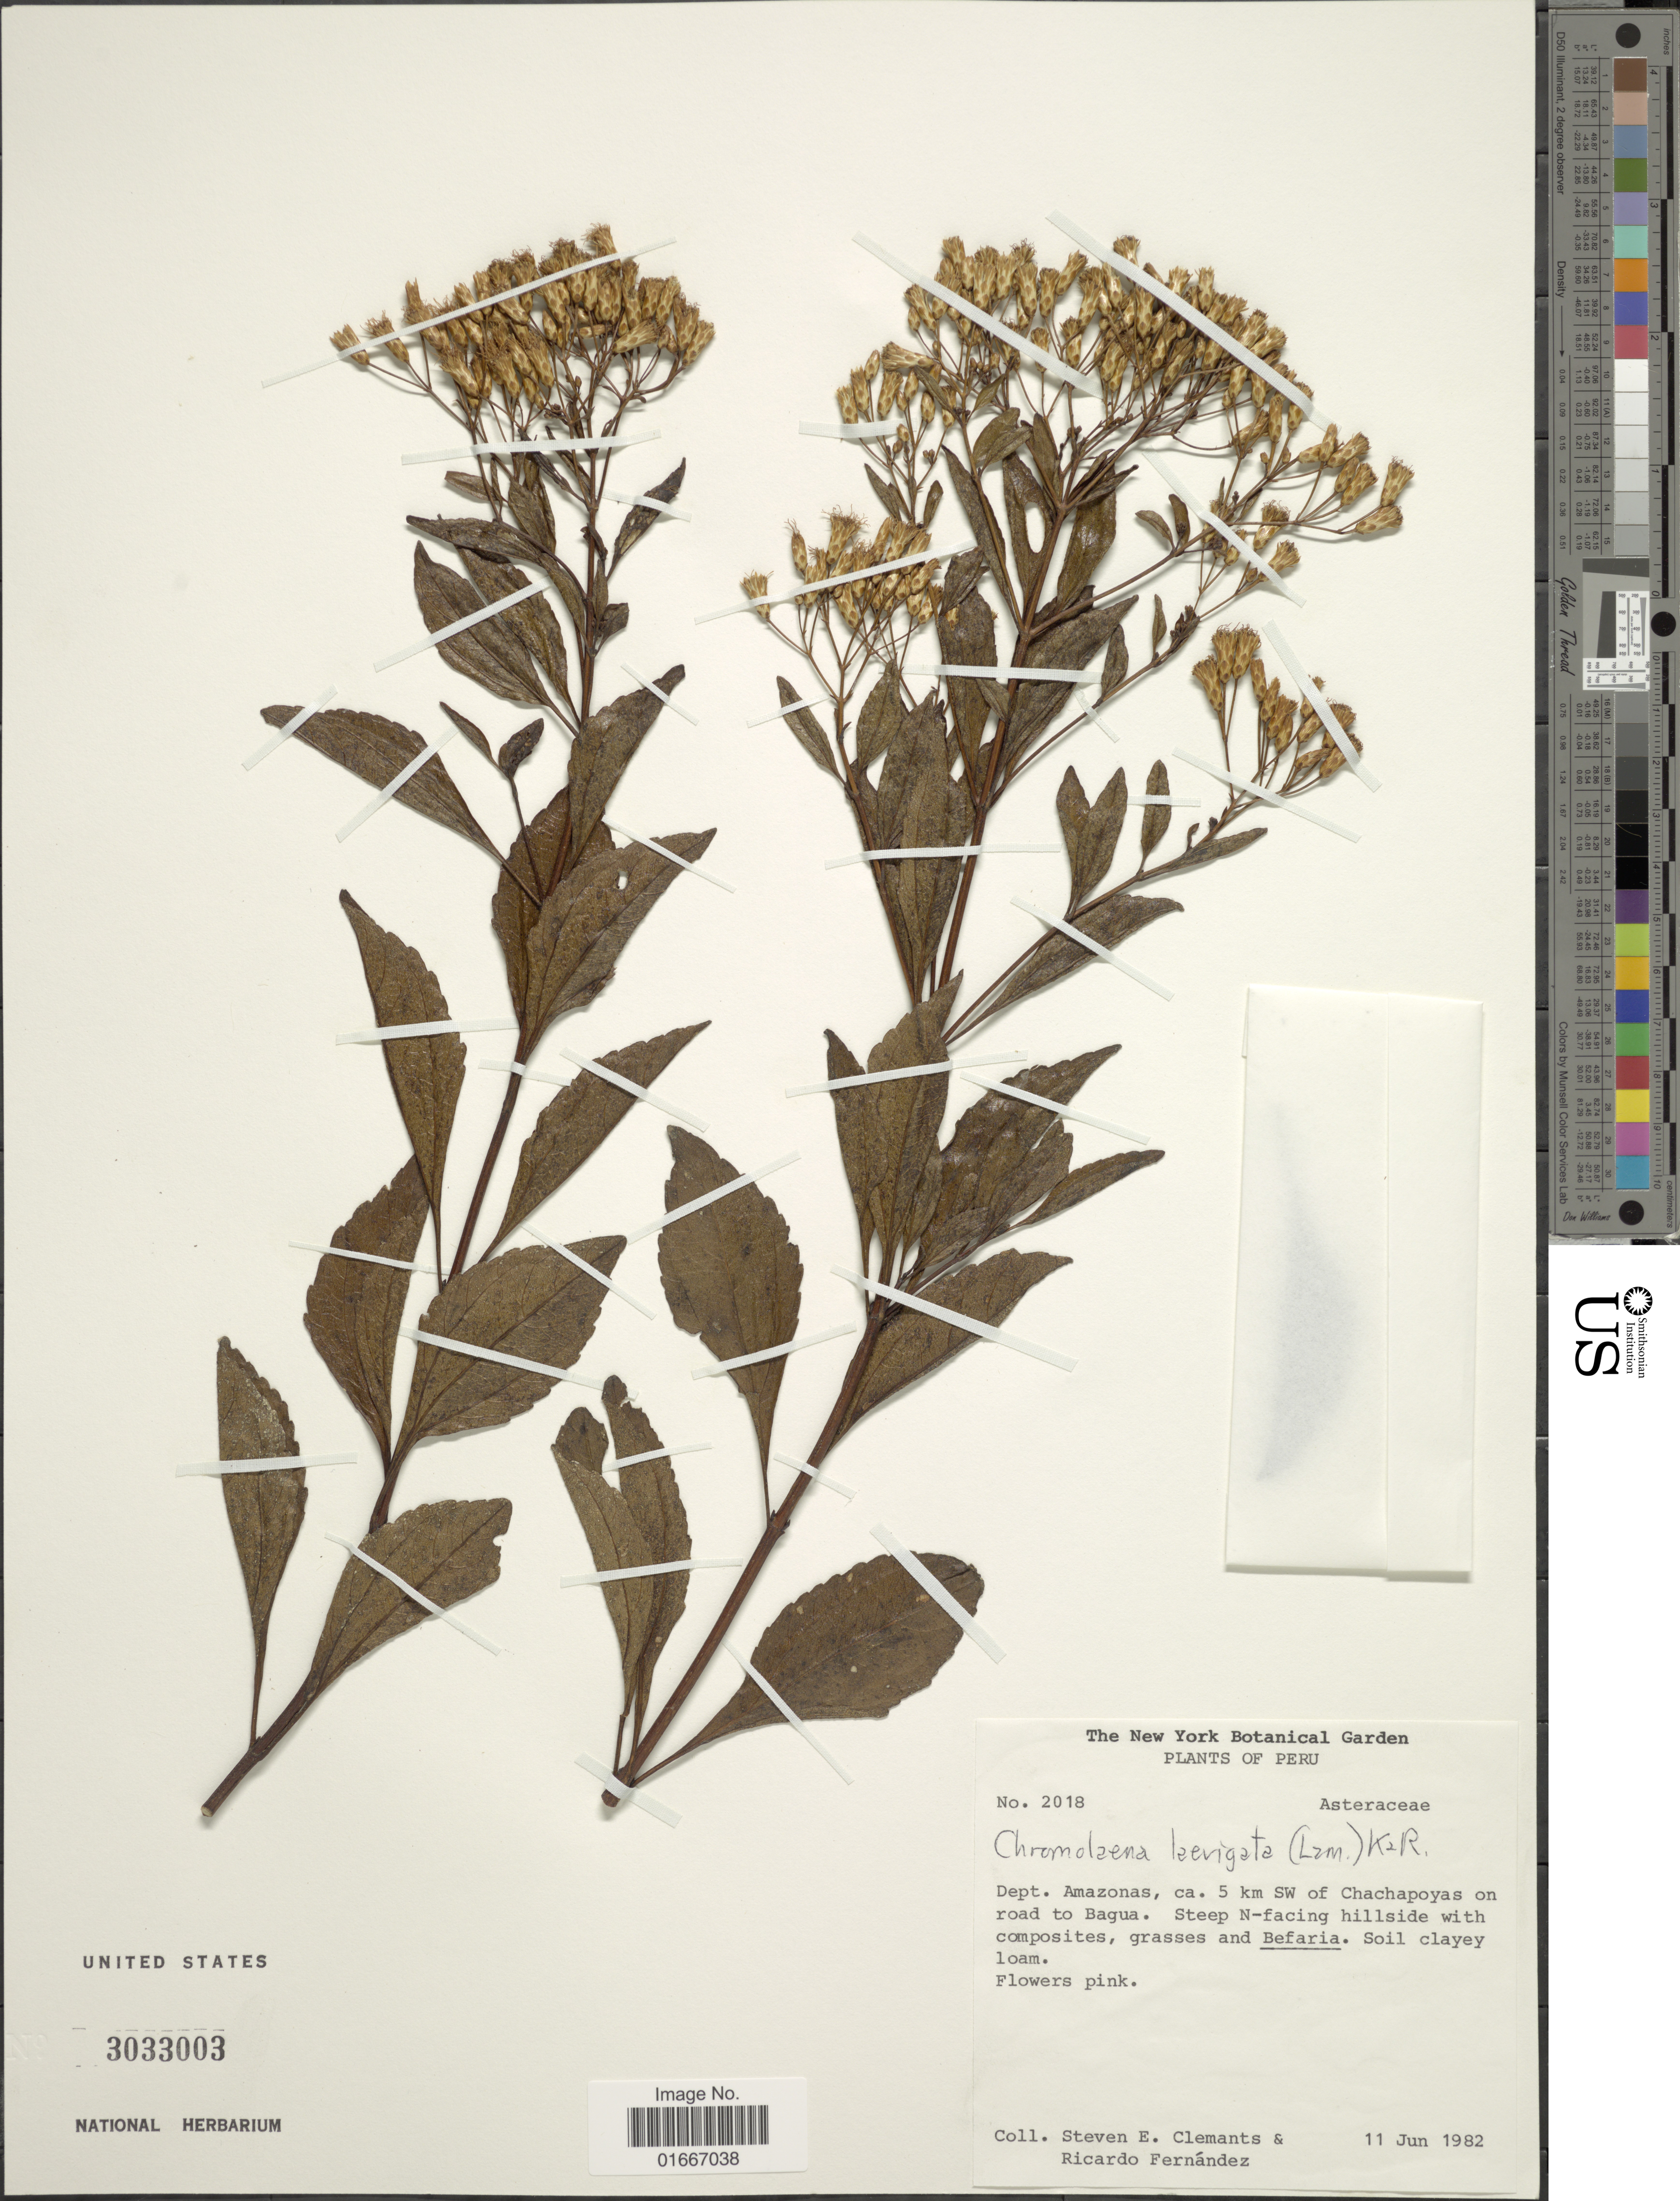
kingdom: Plantae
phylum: Tracheophyta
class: Magnoliopsida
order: Asterales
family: Asteraceae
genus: Chromolaena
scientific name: Chromolaena laevigata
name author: (Lam.) R.M. King & H. Rob.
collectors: S. Clemants & R. Fernández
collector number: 2018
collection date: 1982-06-11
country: Peru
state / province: Amazonas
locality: Peru. Dept. Amazonas, ca. 5 km SW of Chachapoyas on road to Bagua. Steep N-facing hillside with composites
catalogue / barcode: US 3033003